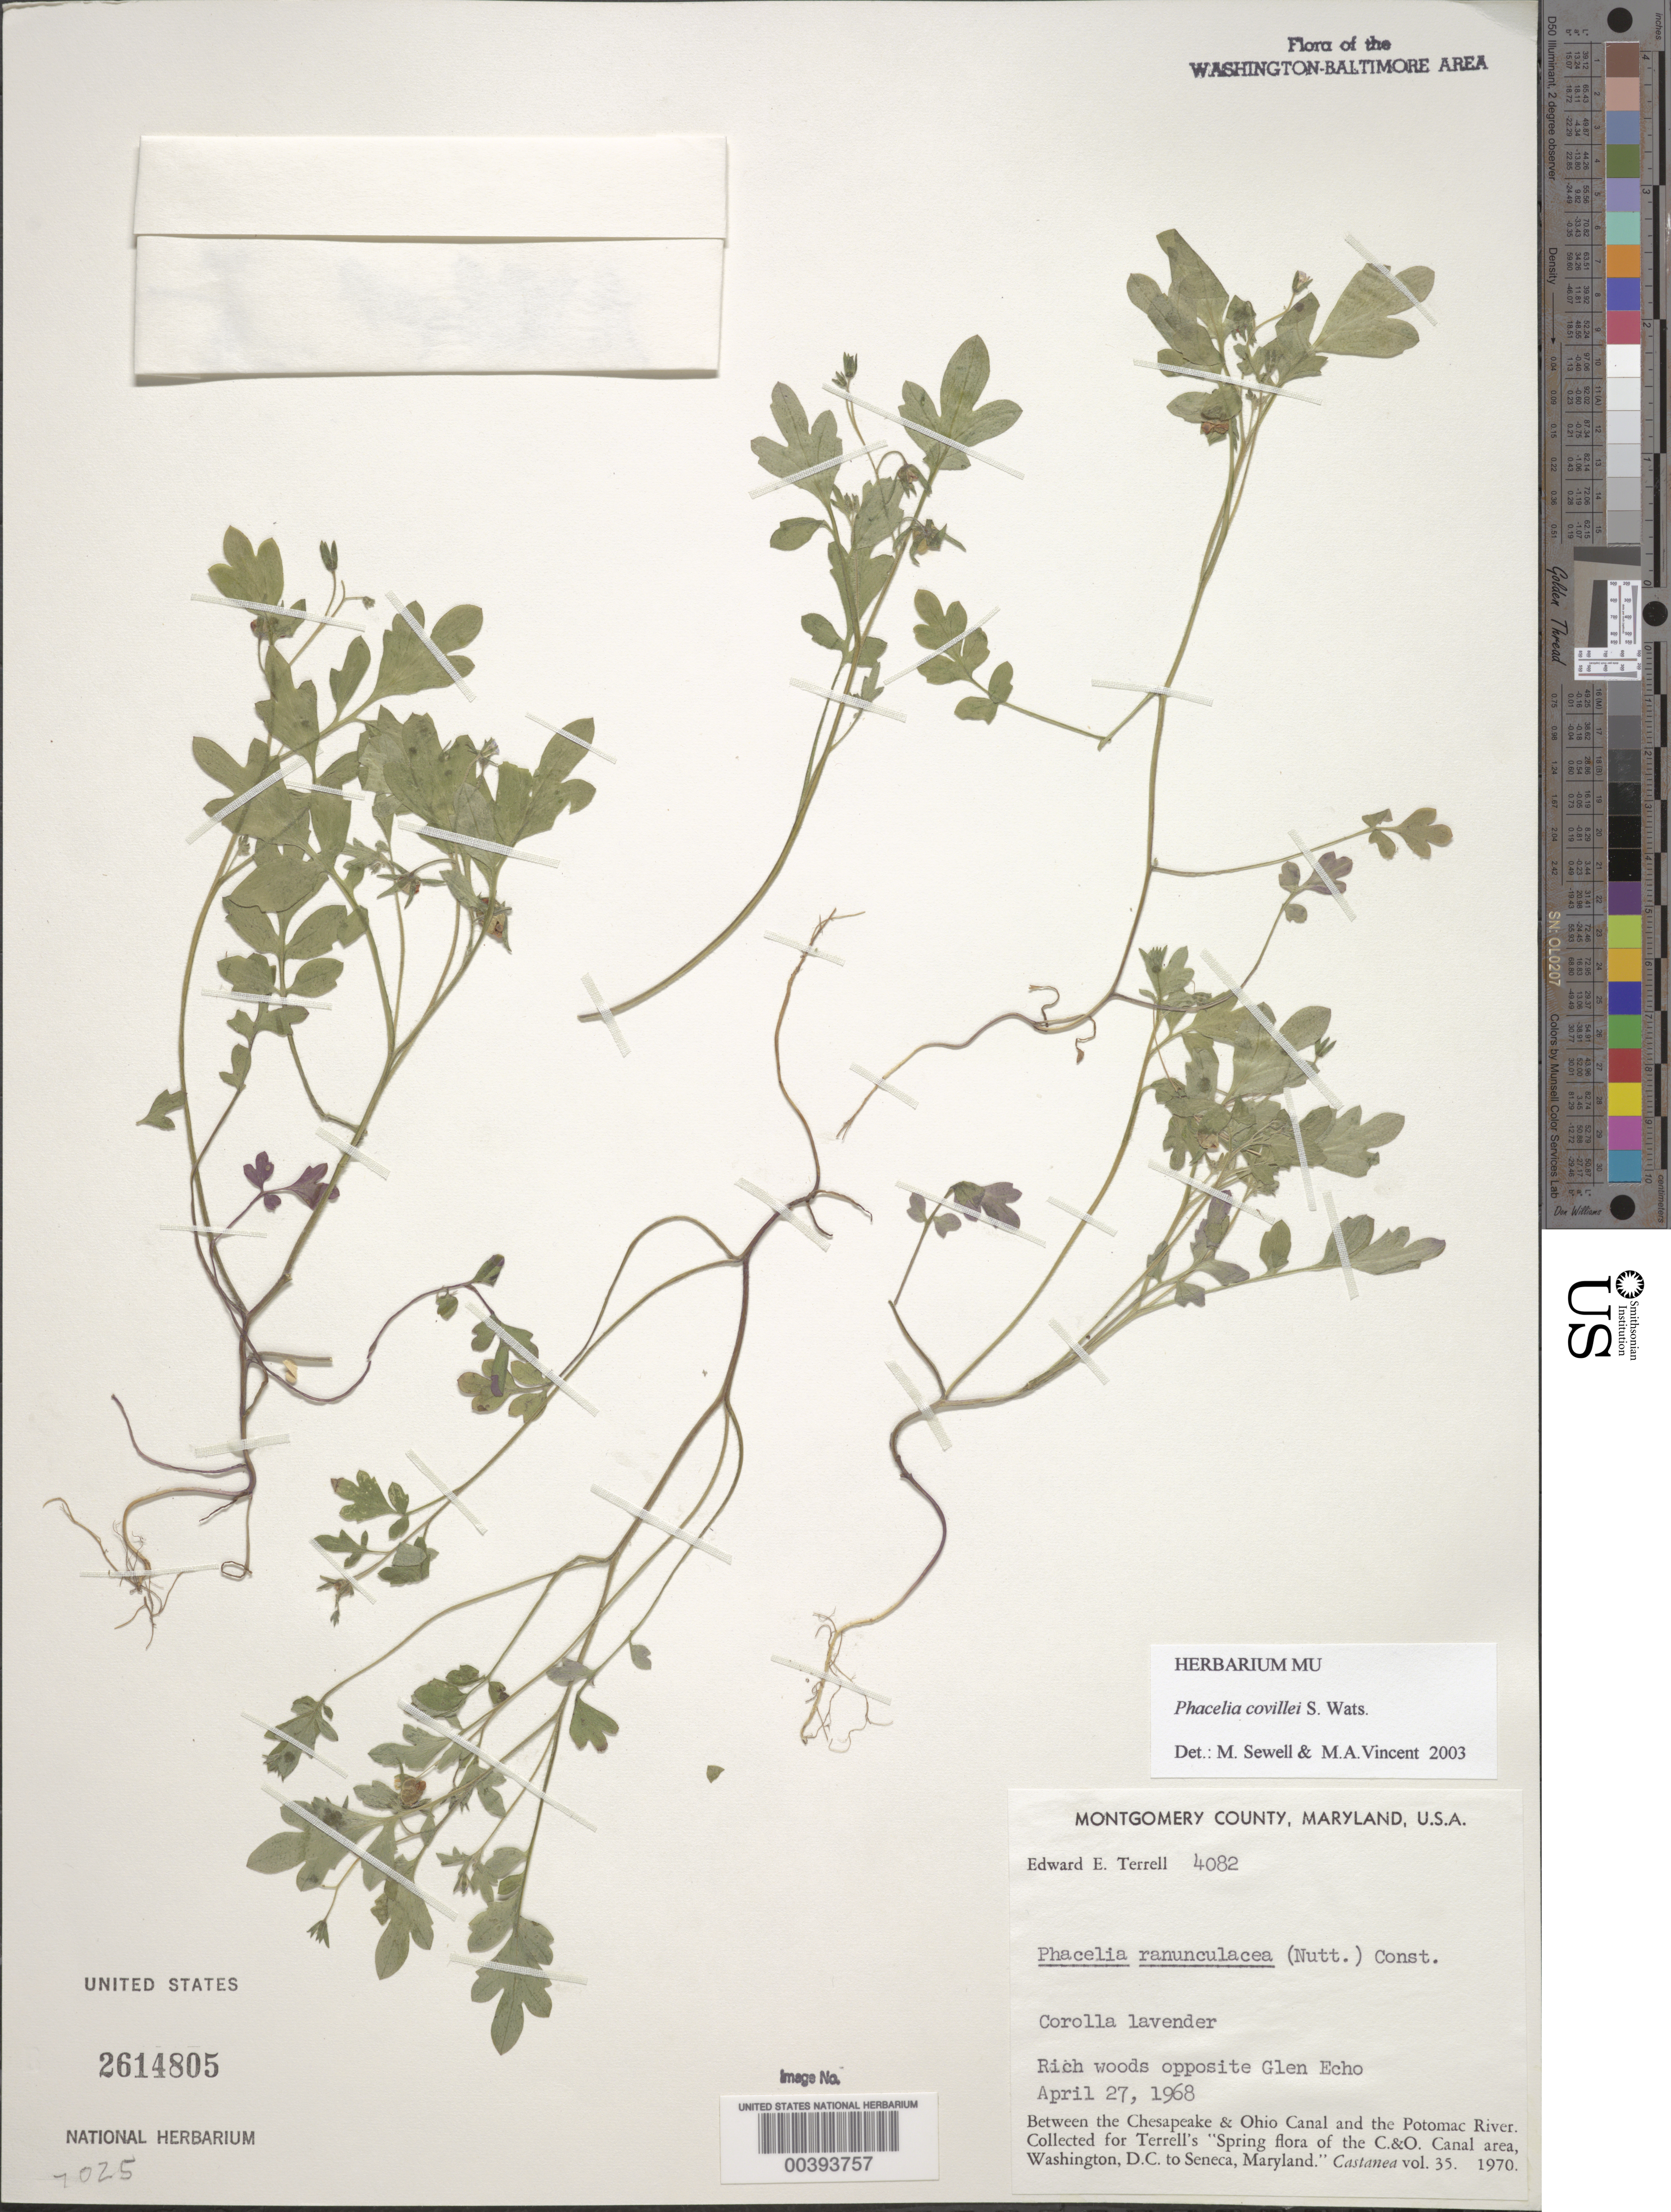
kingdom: Plantae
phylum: Tracheophyta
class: Magnoliopsida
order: Boraginales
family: Hydrophyllaceae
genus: Phacelia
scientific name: Phacelia ranunculacea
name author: (Nutt.) Constance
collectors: E. E. Terrell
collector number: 4082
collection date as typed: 27 Apr 1968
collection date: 1968-04-27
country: United States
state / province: Maryland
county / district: Montgomery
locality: opposite Glen Echo, C & O Canal area C. & O. Canal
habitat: Rich woods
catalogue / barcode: US 2614805